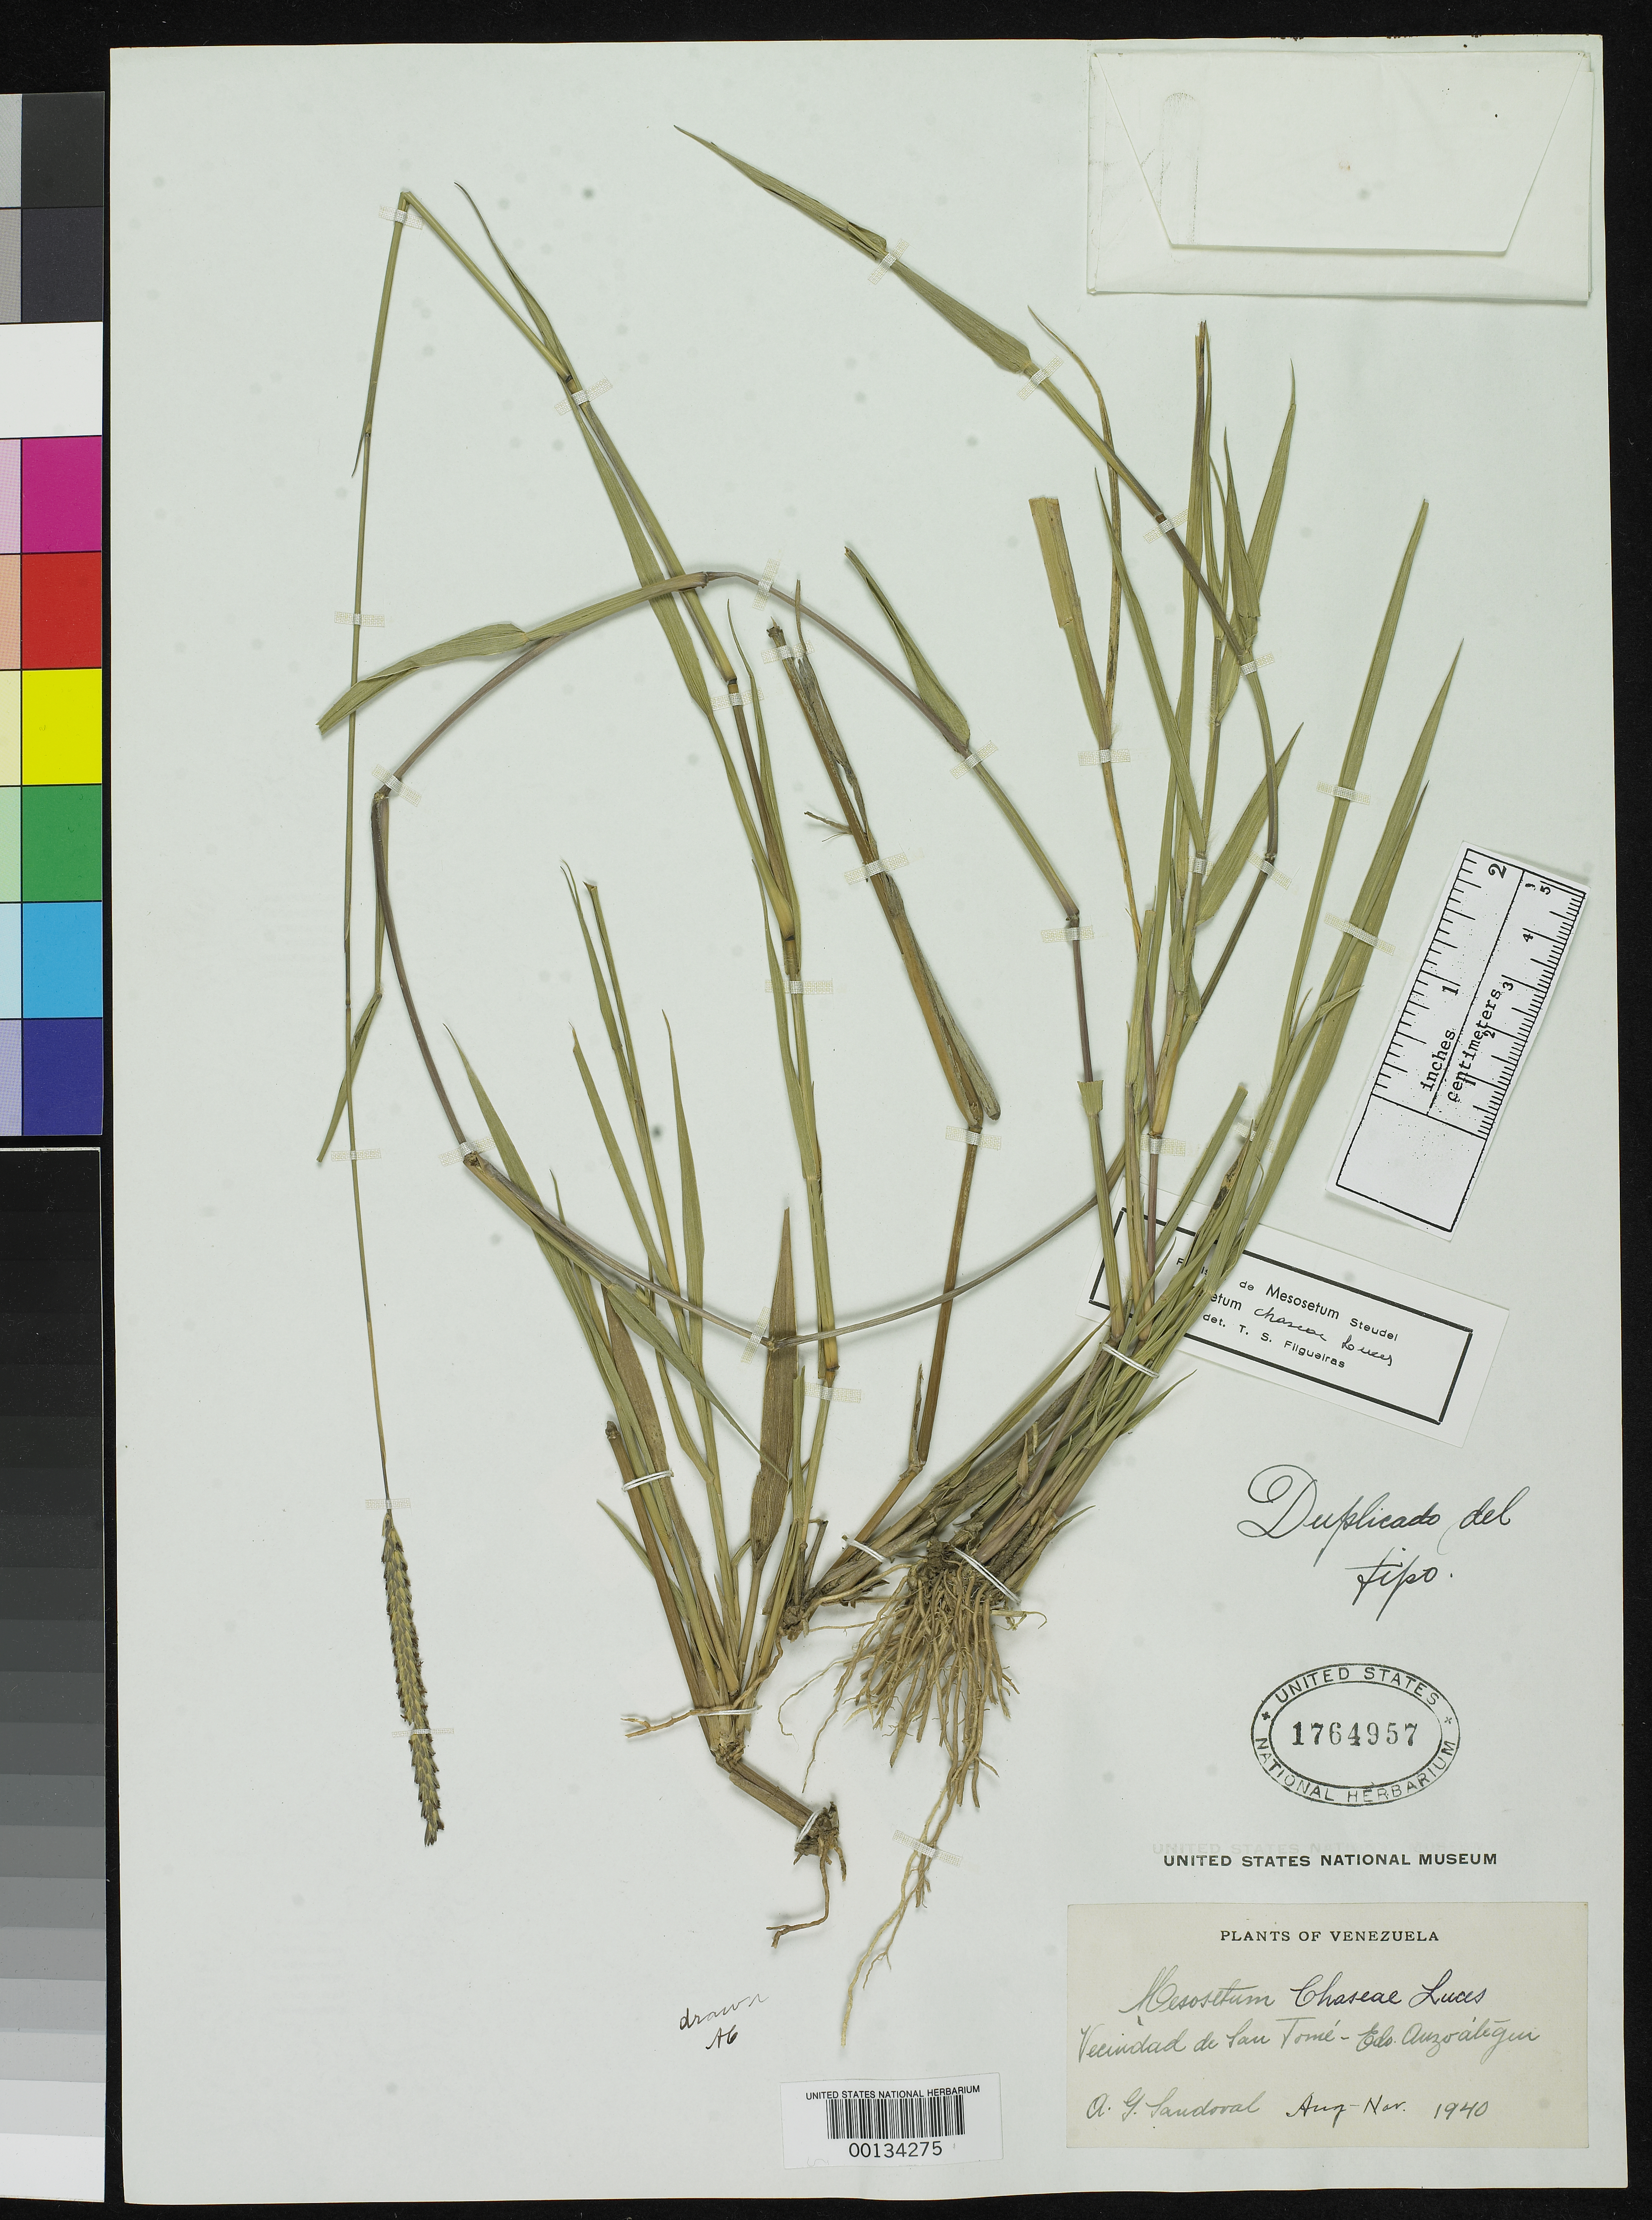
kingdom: Plantae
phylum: Tracheophyta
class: Liliopsida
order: Poales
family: Poaceae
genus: Mesosetum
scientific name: Mesosetum chaseae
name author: Luces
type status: Isotype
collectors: A. G. Sandoval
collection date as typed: Aug 1940 to -- Nov 1940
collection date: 1940-08/1940-11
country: Venezuela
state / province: Anzoategui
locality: Vecinidad de San Tome.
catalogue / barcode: US 1764957